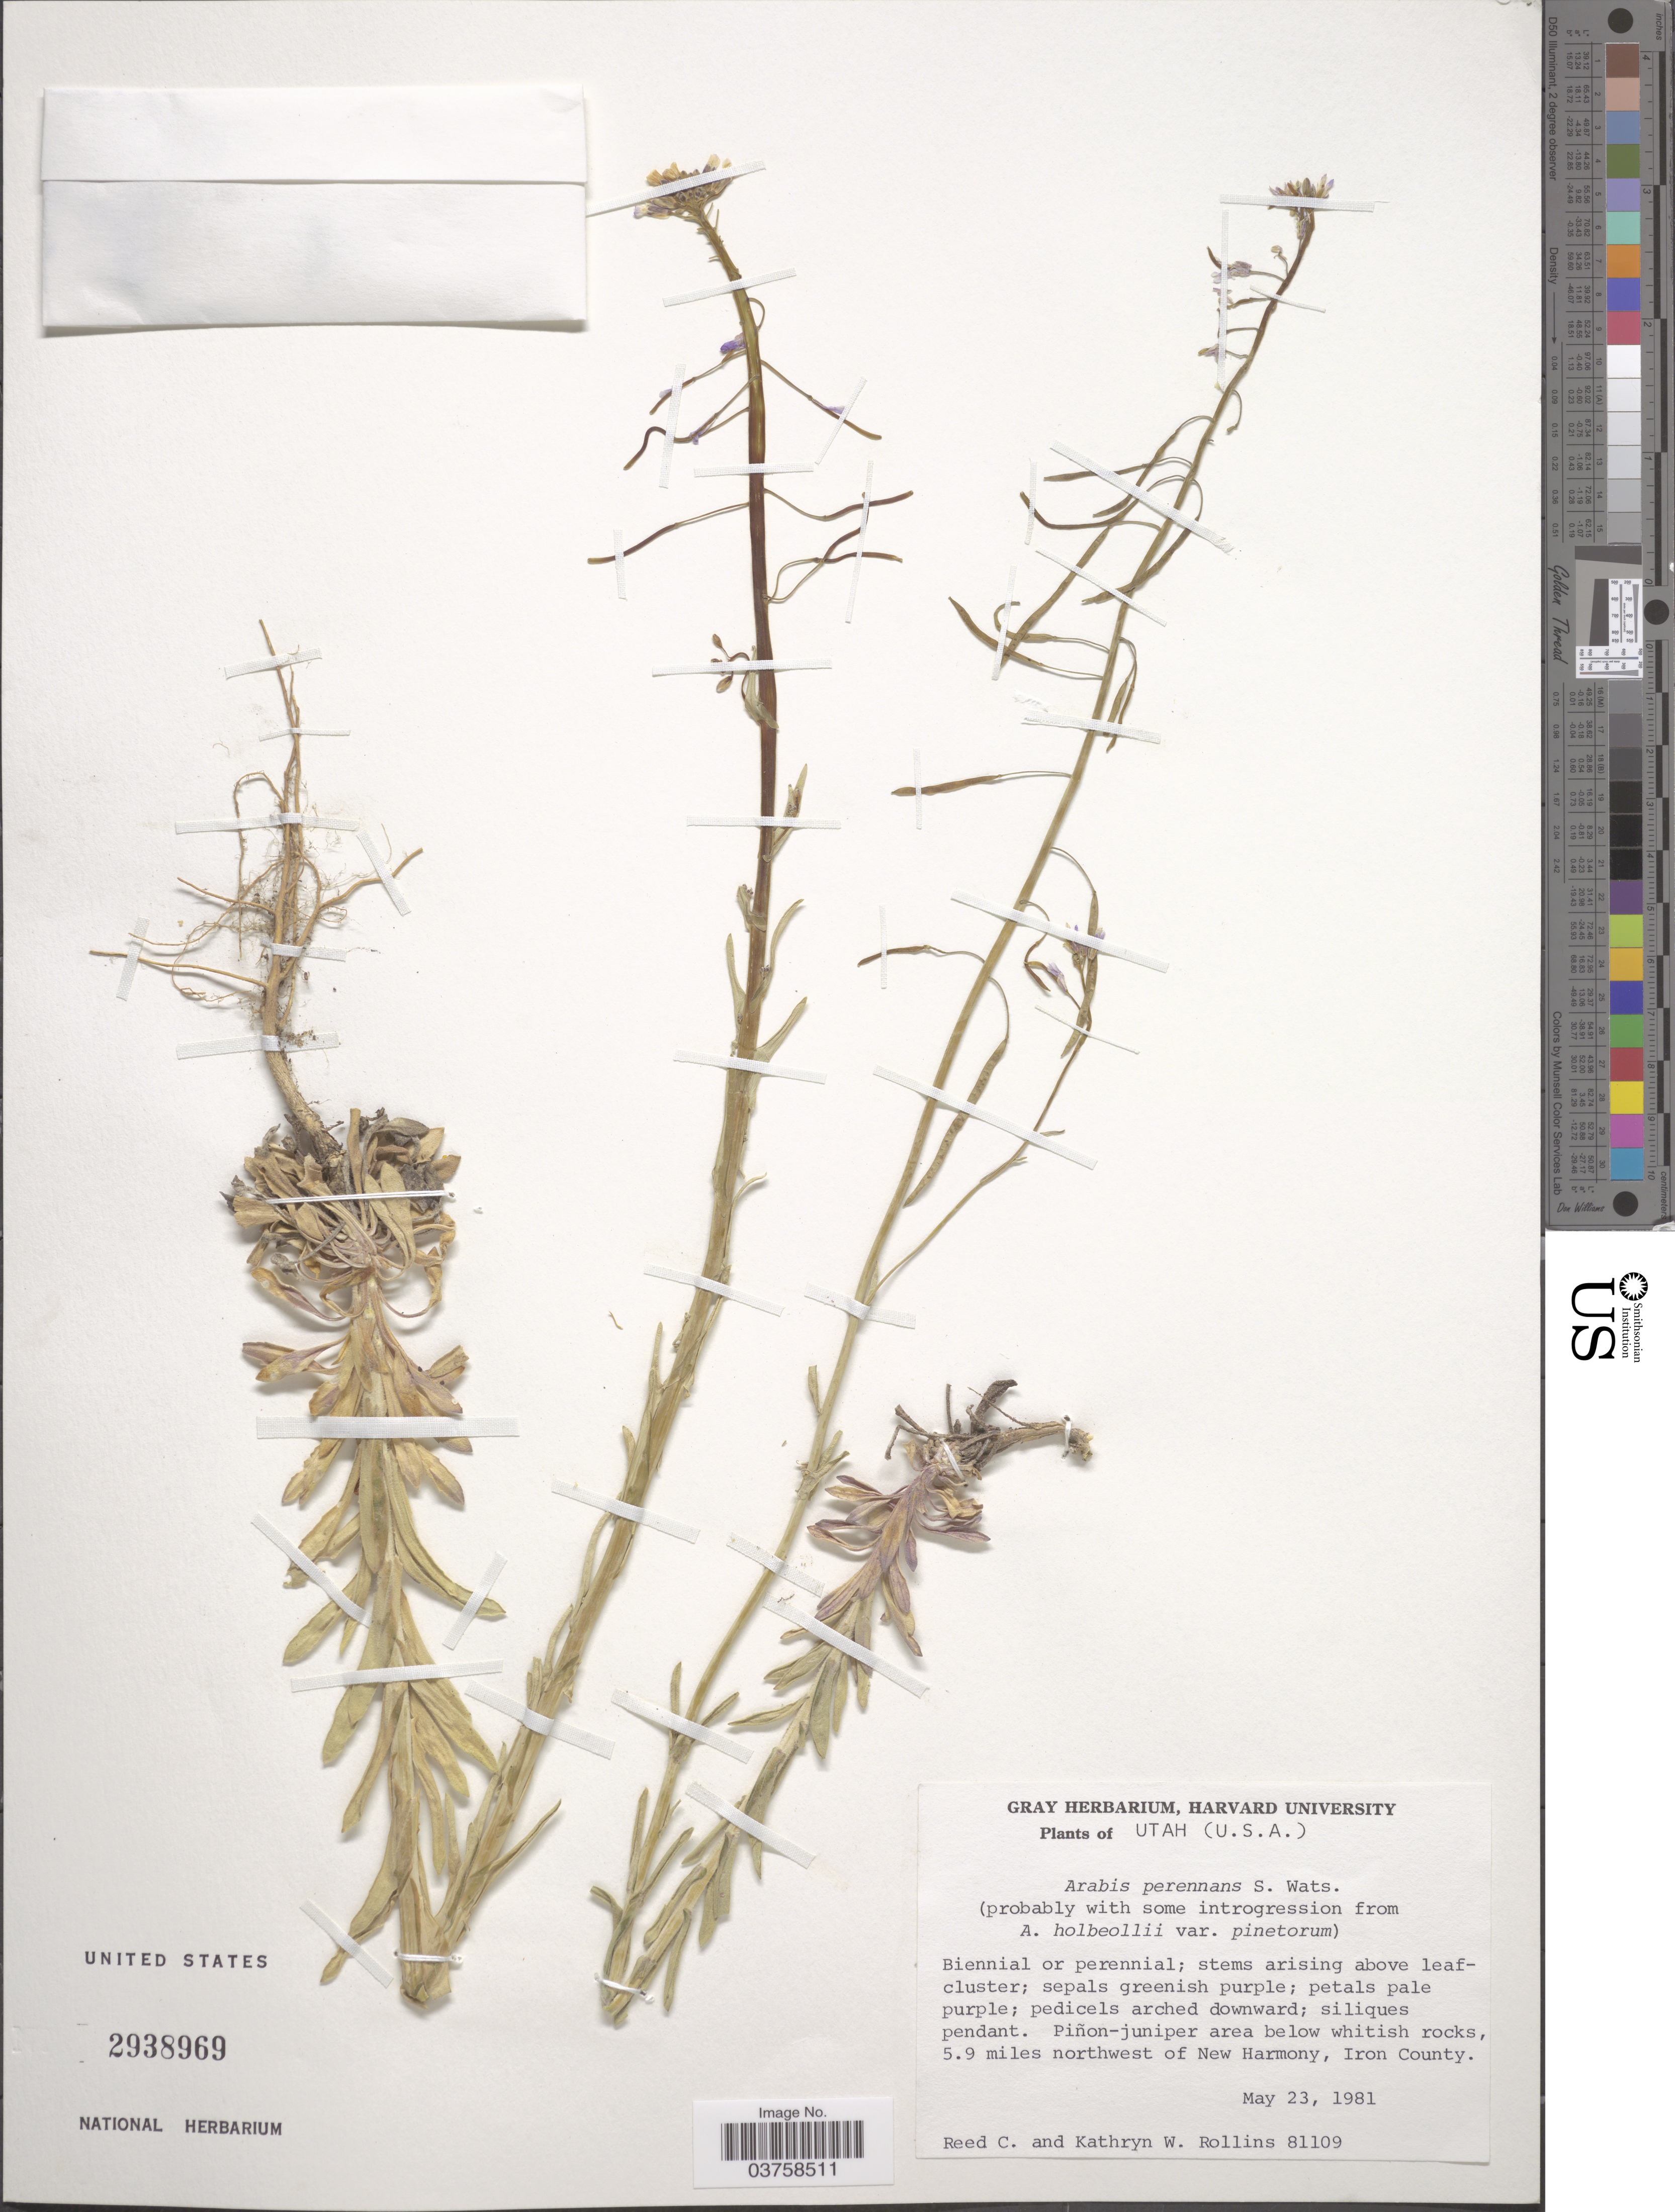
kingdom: Plantae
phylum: Tracheophyta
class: Magnoliopsida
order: Brassicales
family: Brassicaceae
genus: Arabis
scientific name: Arabis perennans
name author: S. Watson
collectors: R. C. Rollins & K. W. Rollins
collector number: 81109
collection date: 1981-05-23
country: United States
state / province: Utah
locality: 5.9 miles northwest of New Harmony, Iron County.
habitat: pinon-juniper area below whitish rocks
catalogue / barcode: US 2938969